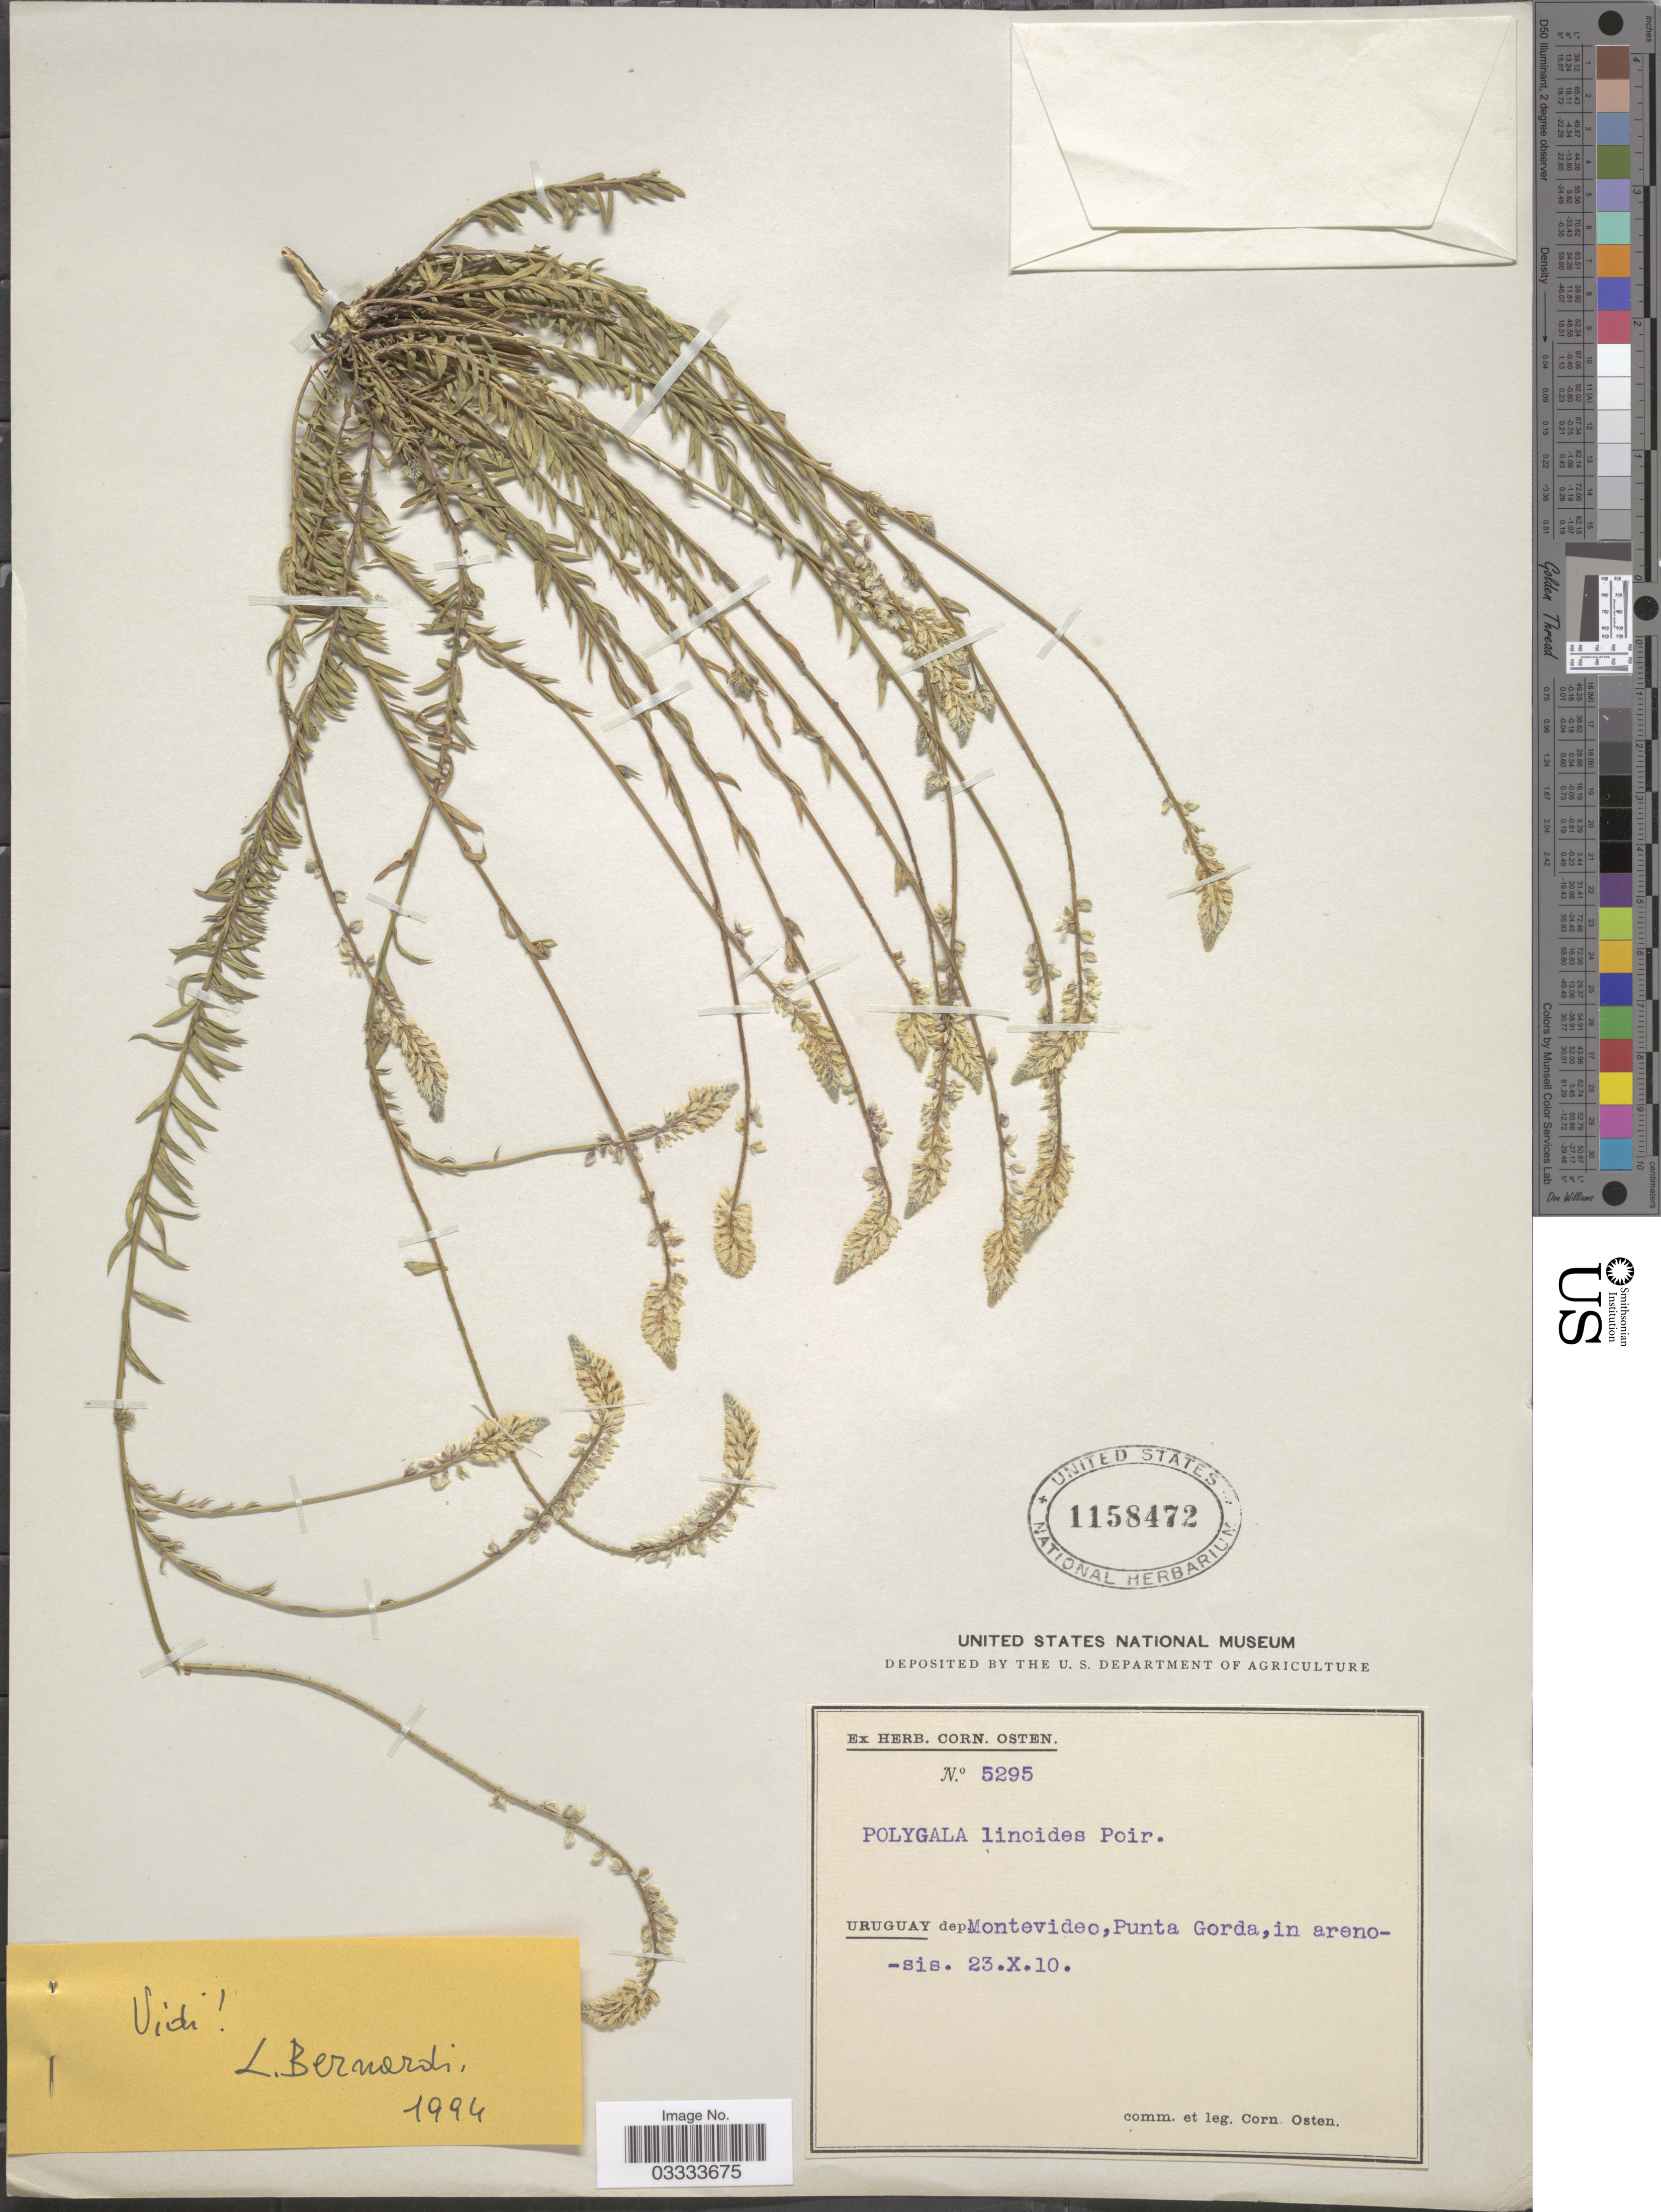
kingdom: Plantae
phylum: Tracheophyta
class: Magnoliopsida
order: Fabales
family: Polygalaceae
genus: Polygala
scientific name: Polygala linoides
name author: Poir.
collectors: C. Osten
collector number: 5295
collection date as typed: Transcribed d/m/y: 23/10/10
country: Uruguay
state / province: Montevideo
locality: Dep. Montevideo, Punta Gorda.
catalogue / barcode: US 1158472